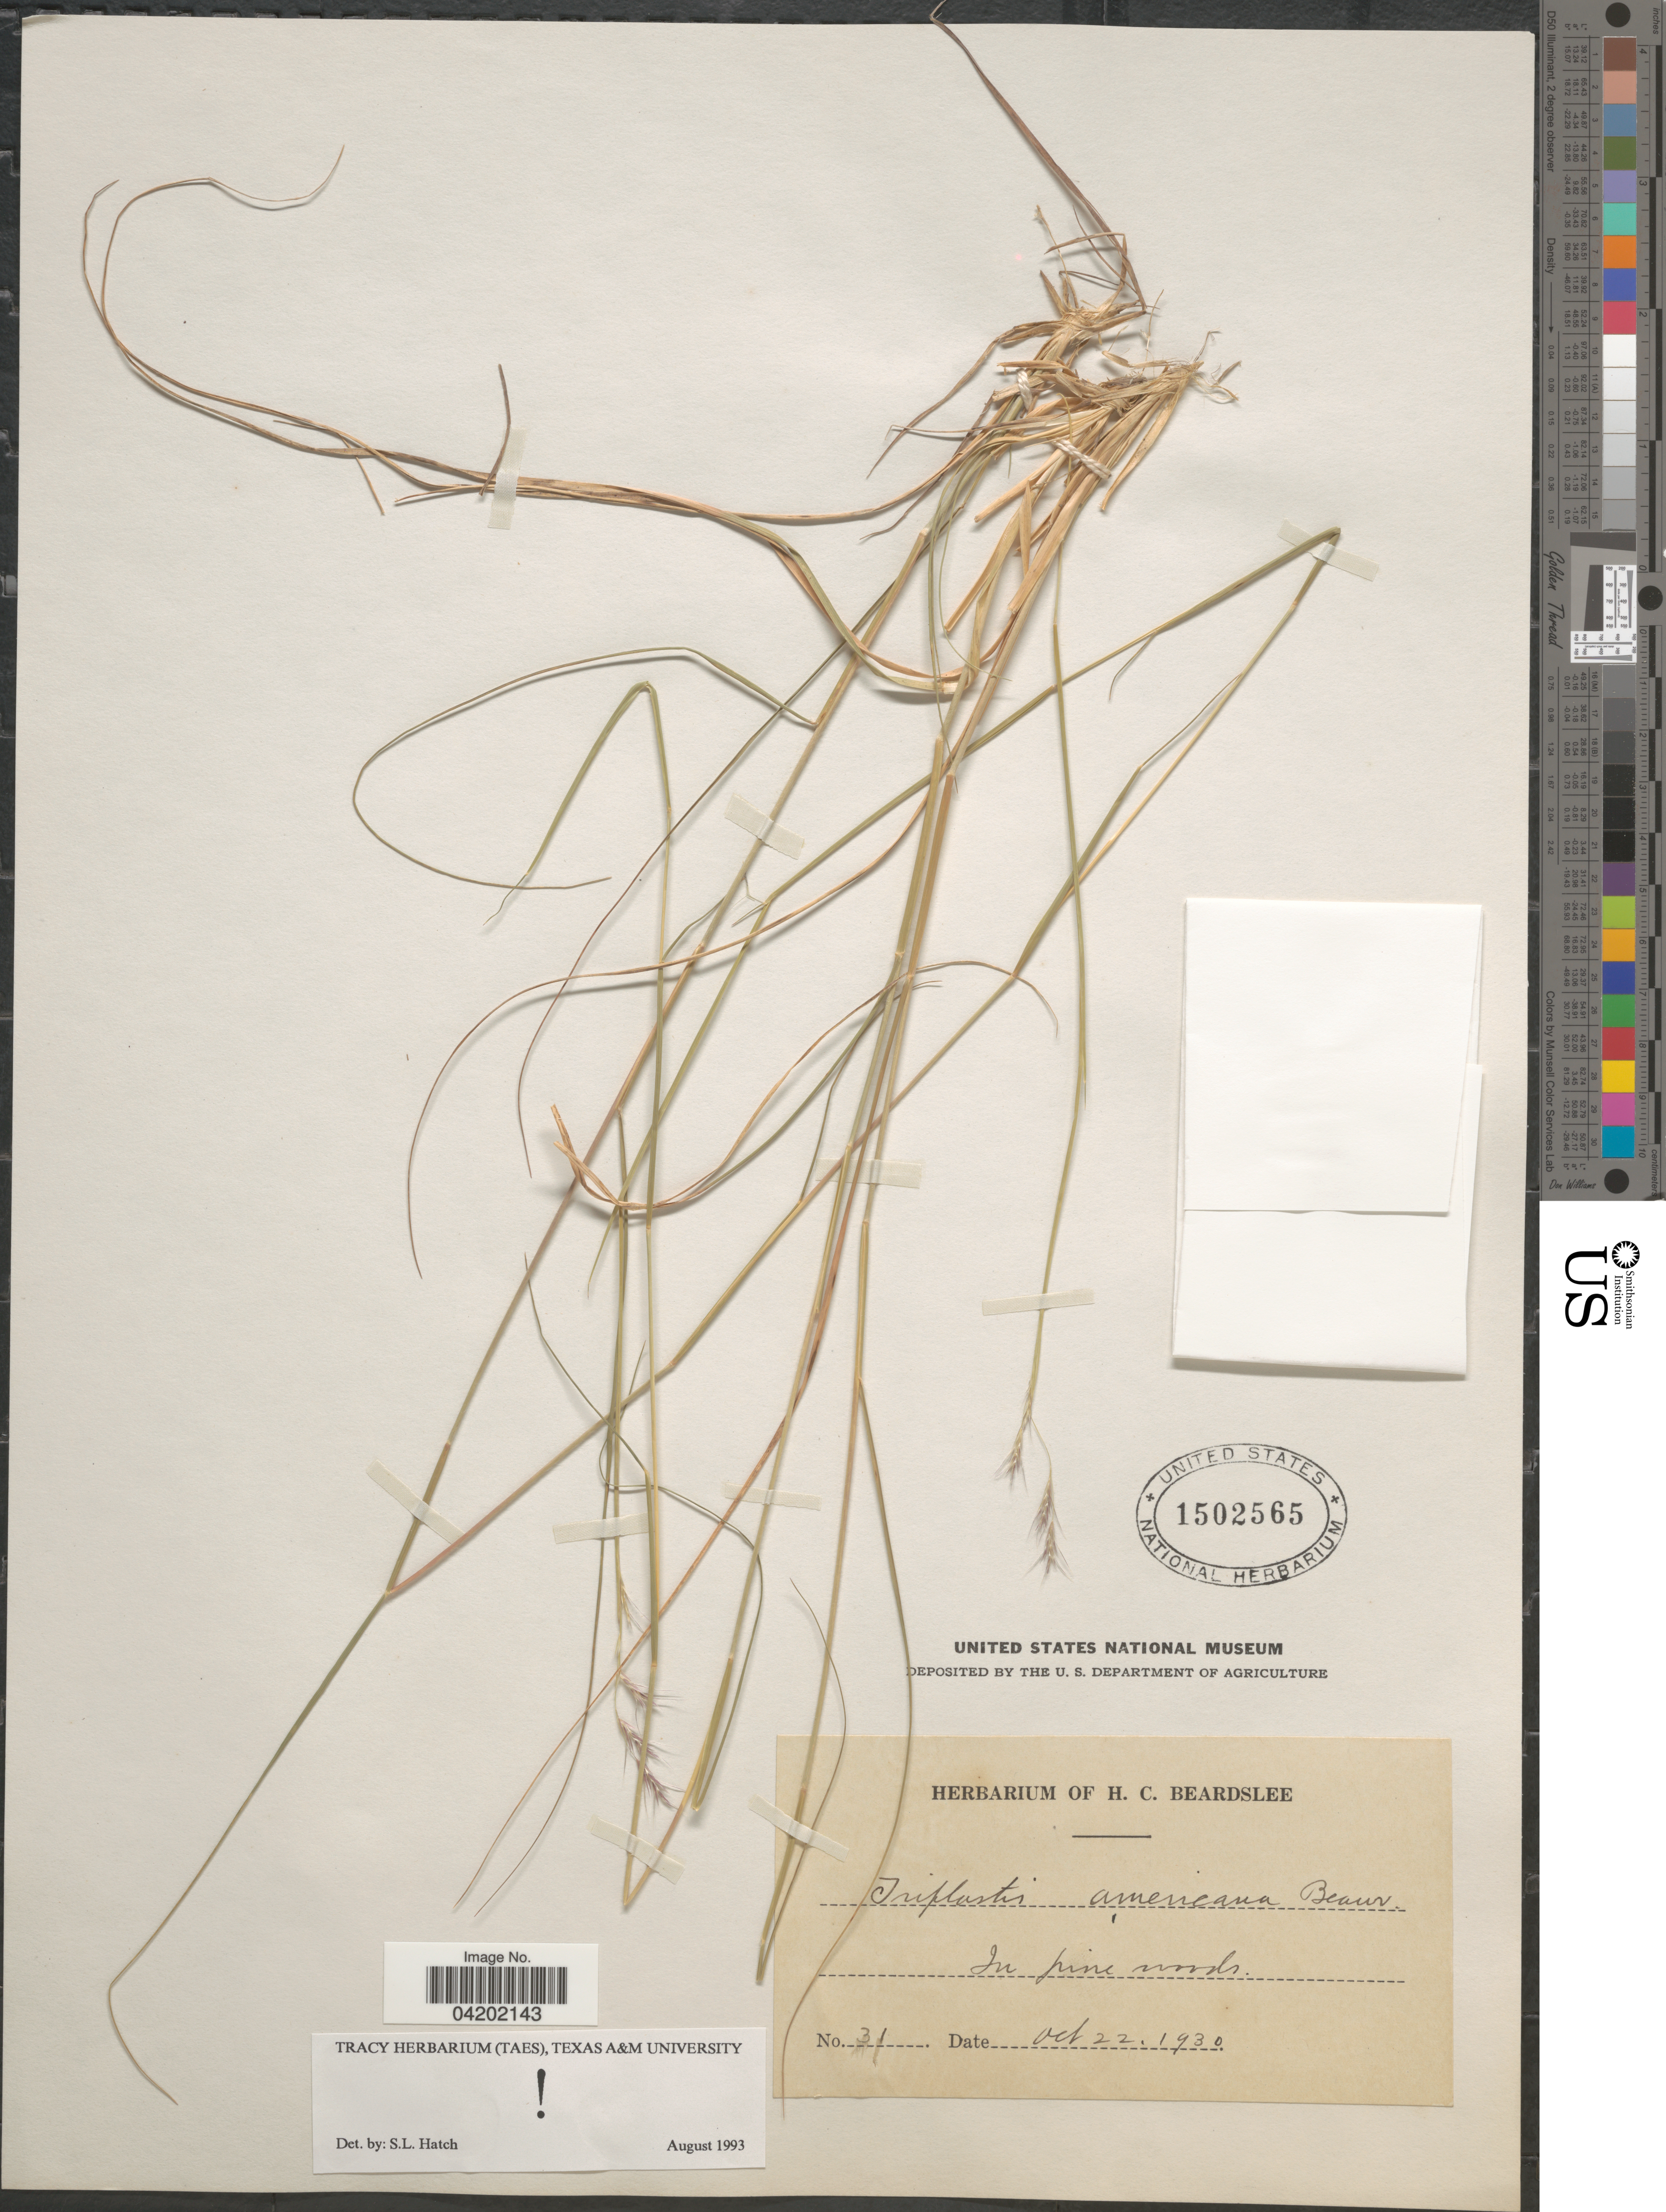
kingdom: Plantae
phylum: Tracheophyta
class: Liliopsida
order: Poales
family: Poaceae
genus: Triplasis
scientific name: Triplasis americana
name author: P. Beauv.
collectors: ex herb. H. C. Beardslee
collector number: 31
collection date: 1930-10-22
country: United States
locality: In pine woods.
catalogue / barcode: US 1502565